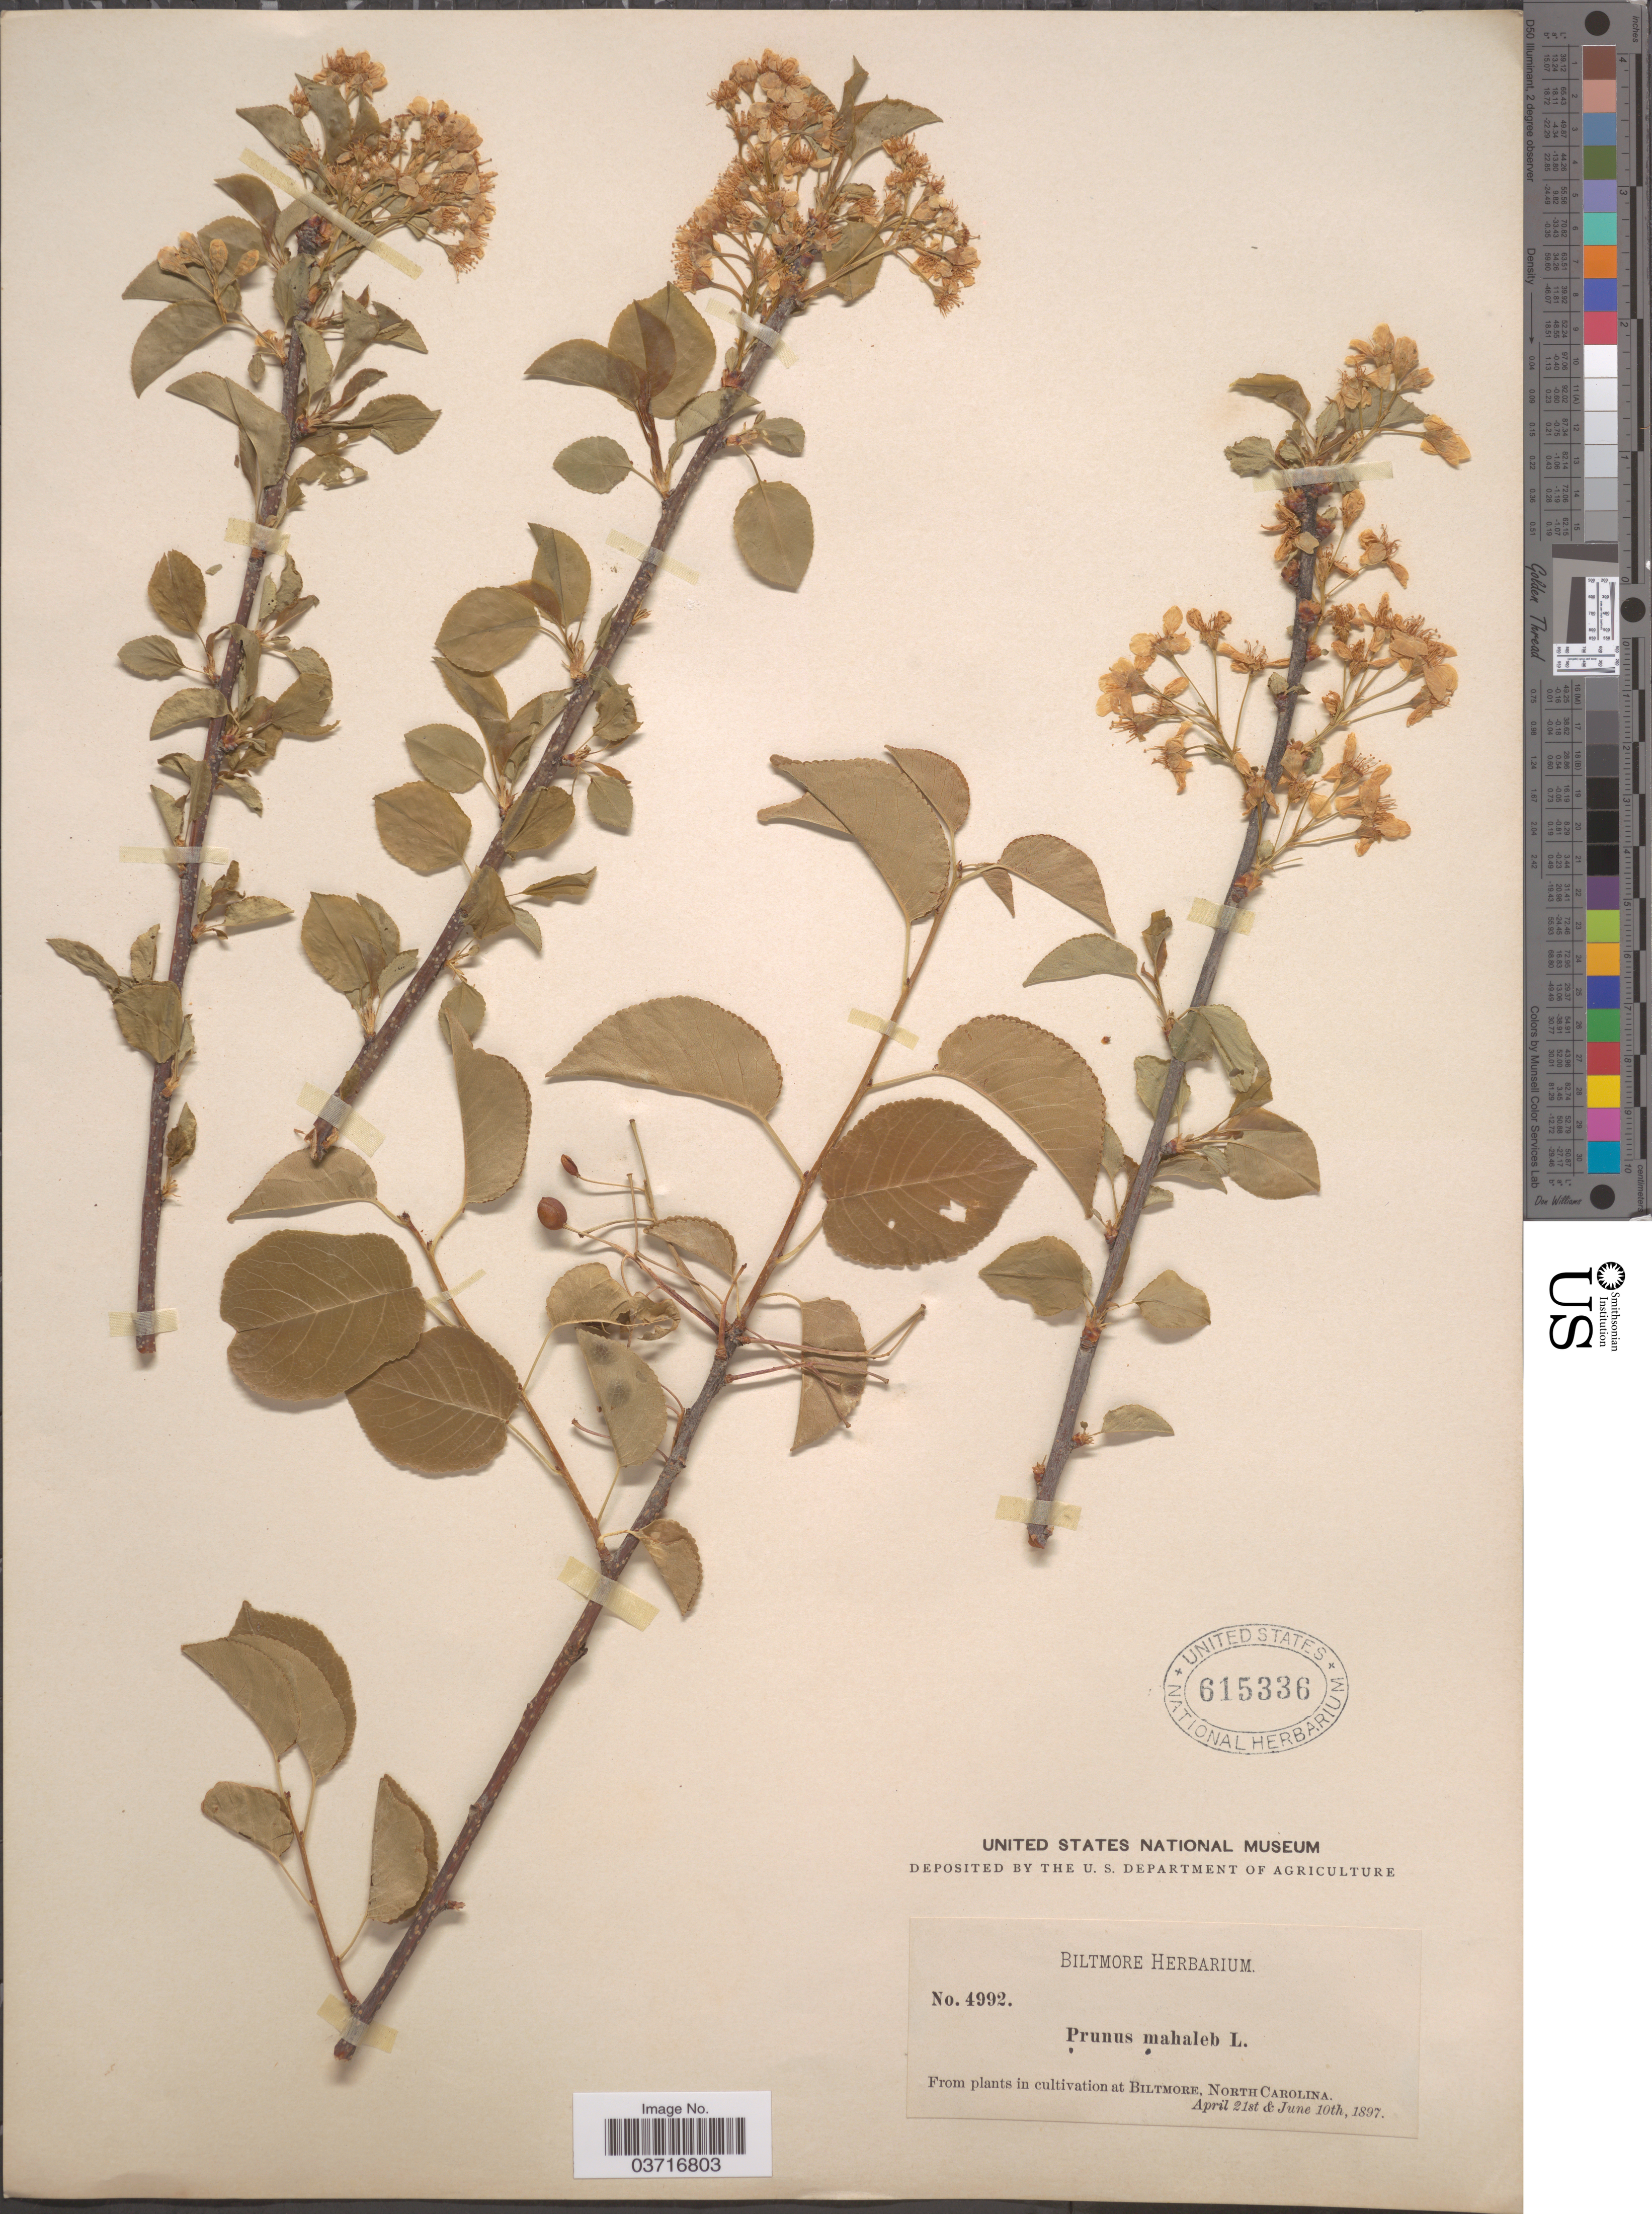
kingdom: Plantae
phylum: Tracheophyta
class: Magnoliopsida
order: Rosales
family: Rosaceae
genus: Prunus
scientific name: Prunus mahaleb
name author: L.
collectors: ex herb. Biltmore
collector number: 4992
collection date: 1897-04-21/1897-06-10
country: United States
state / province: North Carolina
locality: At Biltmore.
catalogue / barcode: US 615336